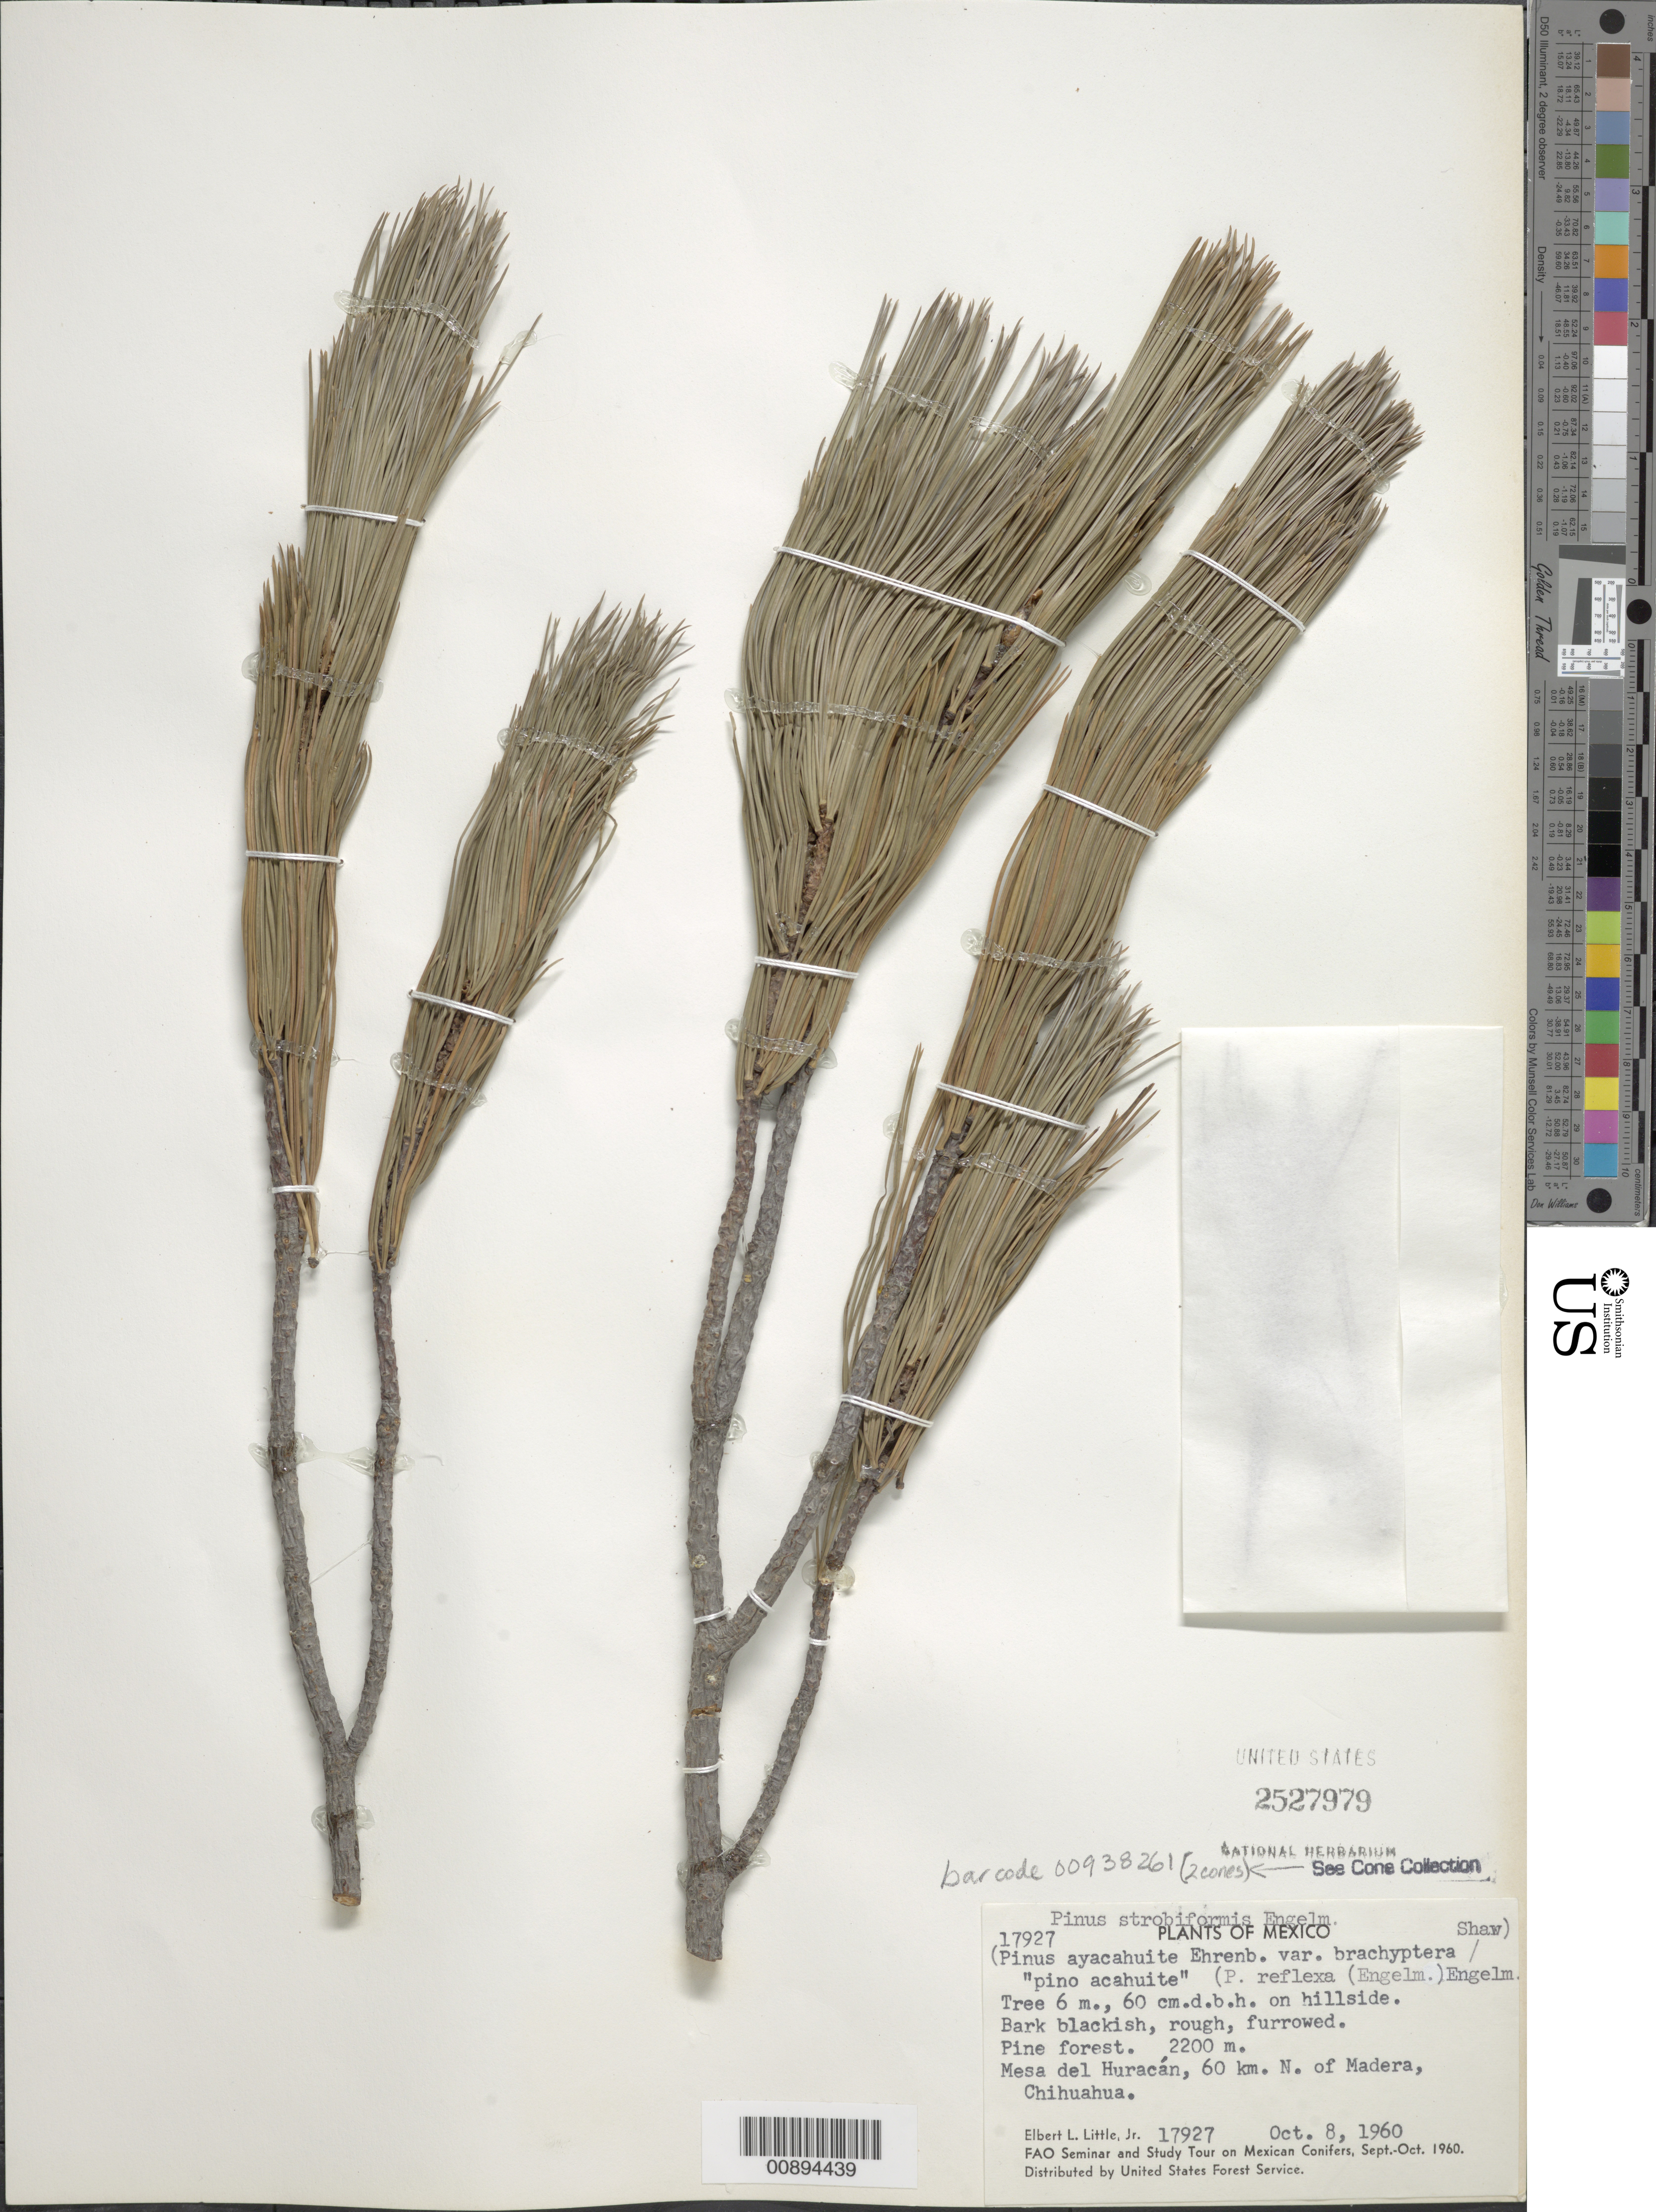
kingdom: Plantae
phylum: Tracheophyta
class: Pinopsida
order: Pinales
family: Pinaceae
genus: Pinus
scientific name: Pinus strobiformis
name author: Engelm.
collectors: E. L. Little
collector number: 17927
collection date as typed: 08 Oct 1960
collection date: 1960-10-08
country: Mexico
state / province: Chihuahua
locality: Mesa del Huracán, 60 km. N of Madera, Chihuahua.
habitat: Pine Forest. On hillside.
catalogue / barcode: US 2527979